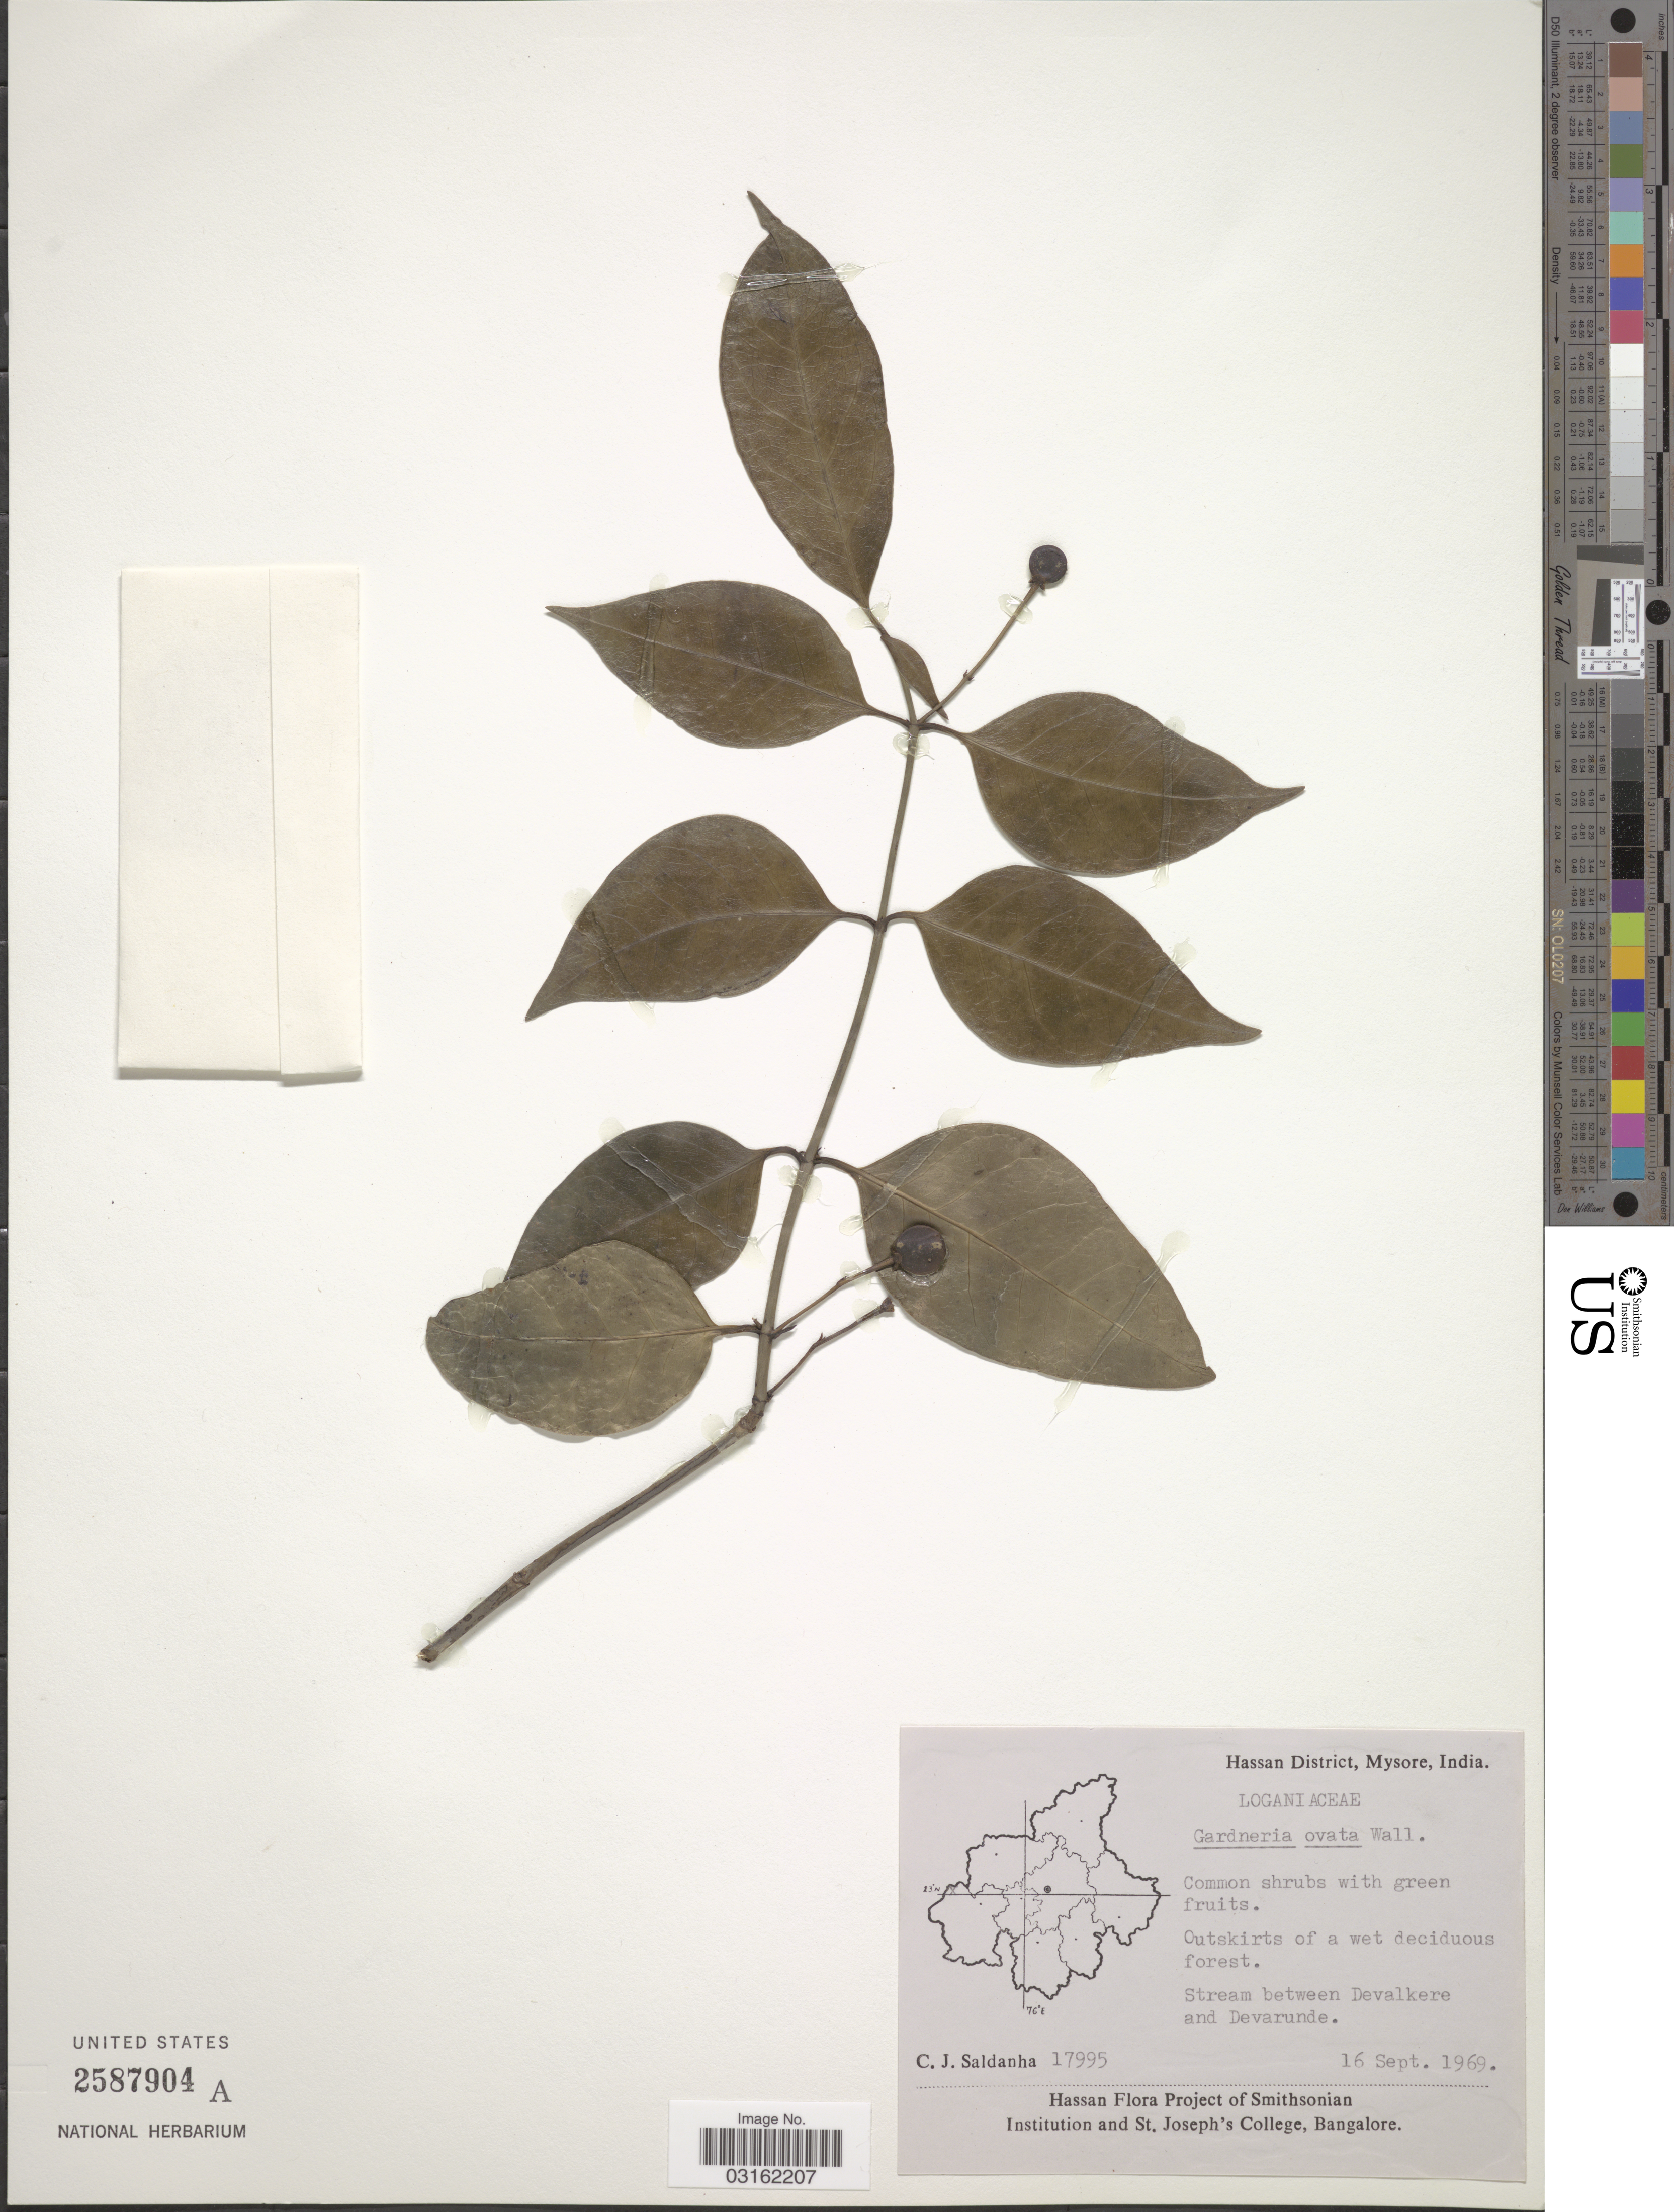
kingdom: Plantae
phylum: Tracheophyta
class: Magnoliopsida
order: Gentianales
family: Loganiaceae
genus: Gardneria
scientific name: Gardneria ovata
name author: Wall.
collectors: C. J. Saldanha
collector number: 17995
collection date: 1969-09-16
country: India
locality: Hassan District, Mysore, Stream between Devalkere and Devarunde.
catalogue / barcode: US 2587904A